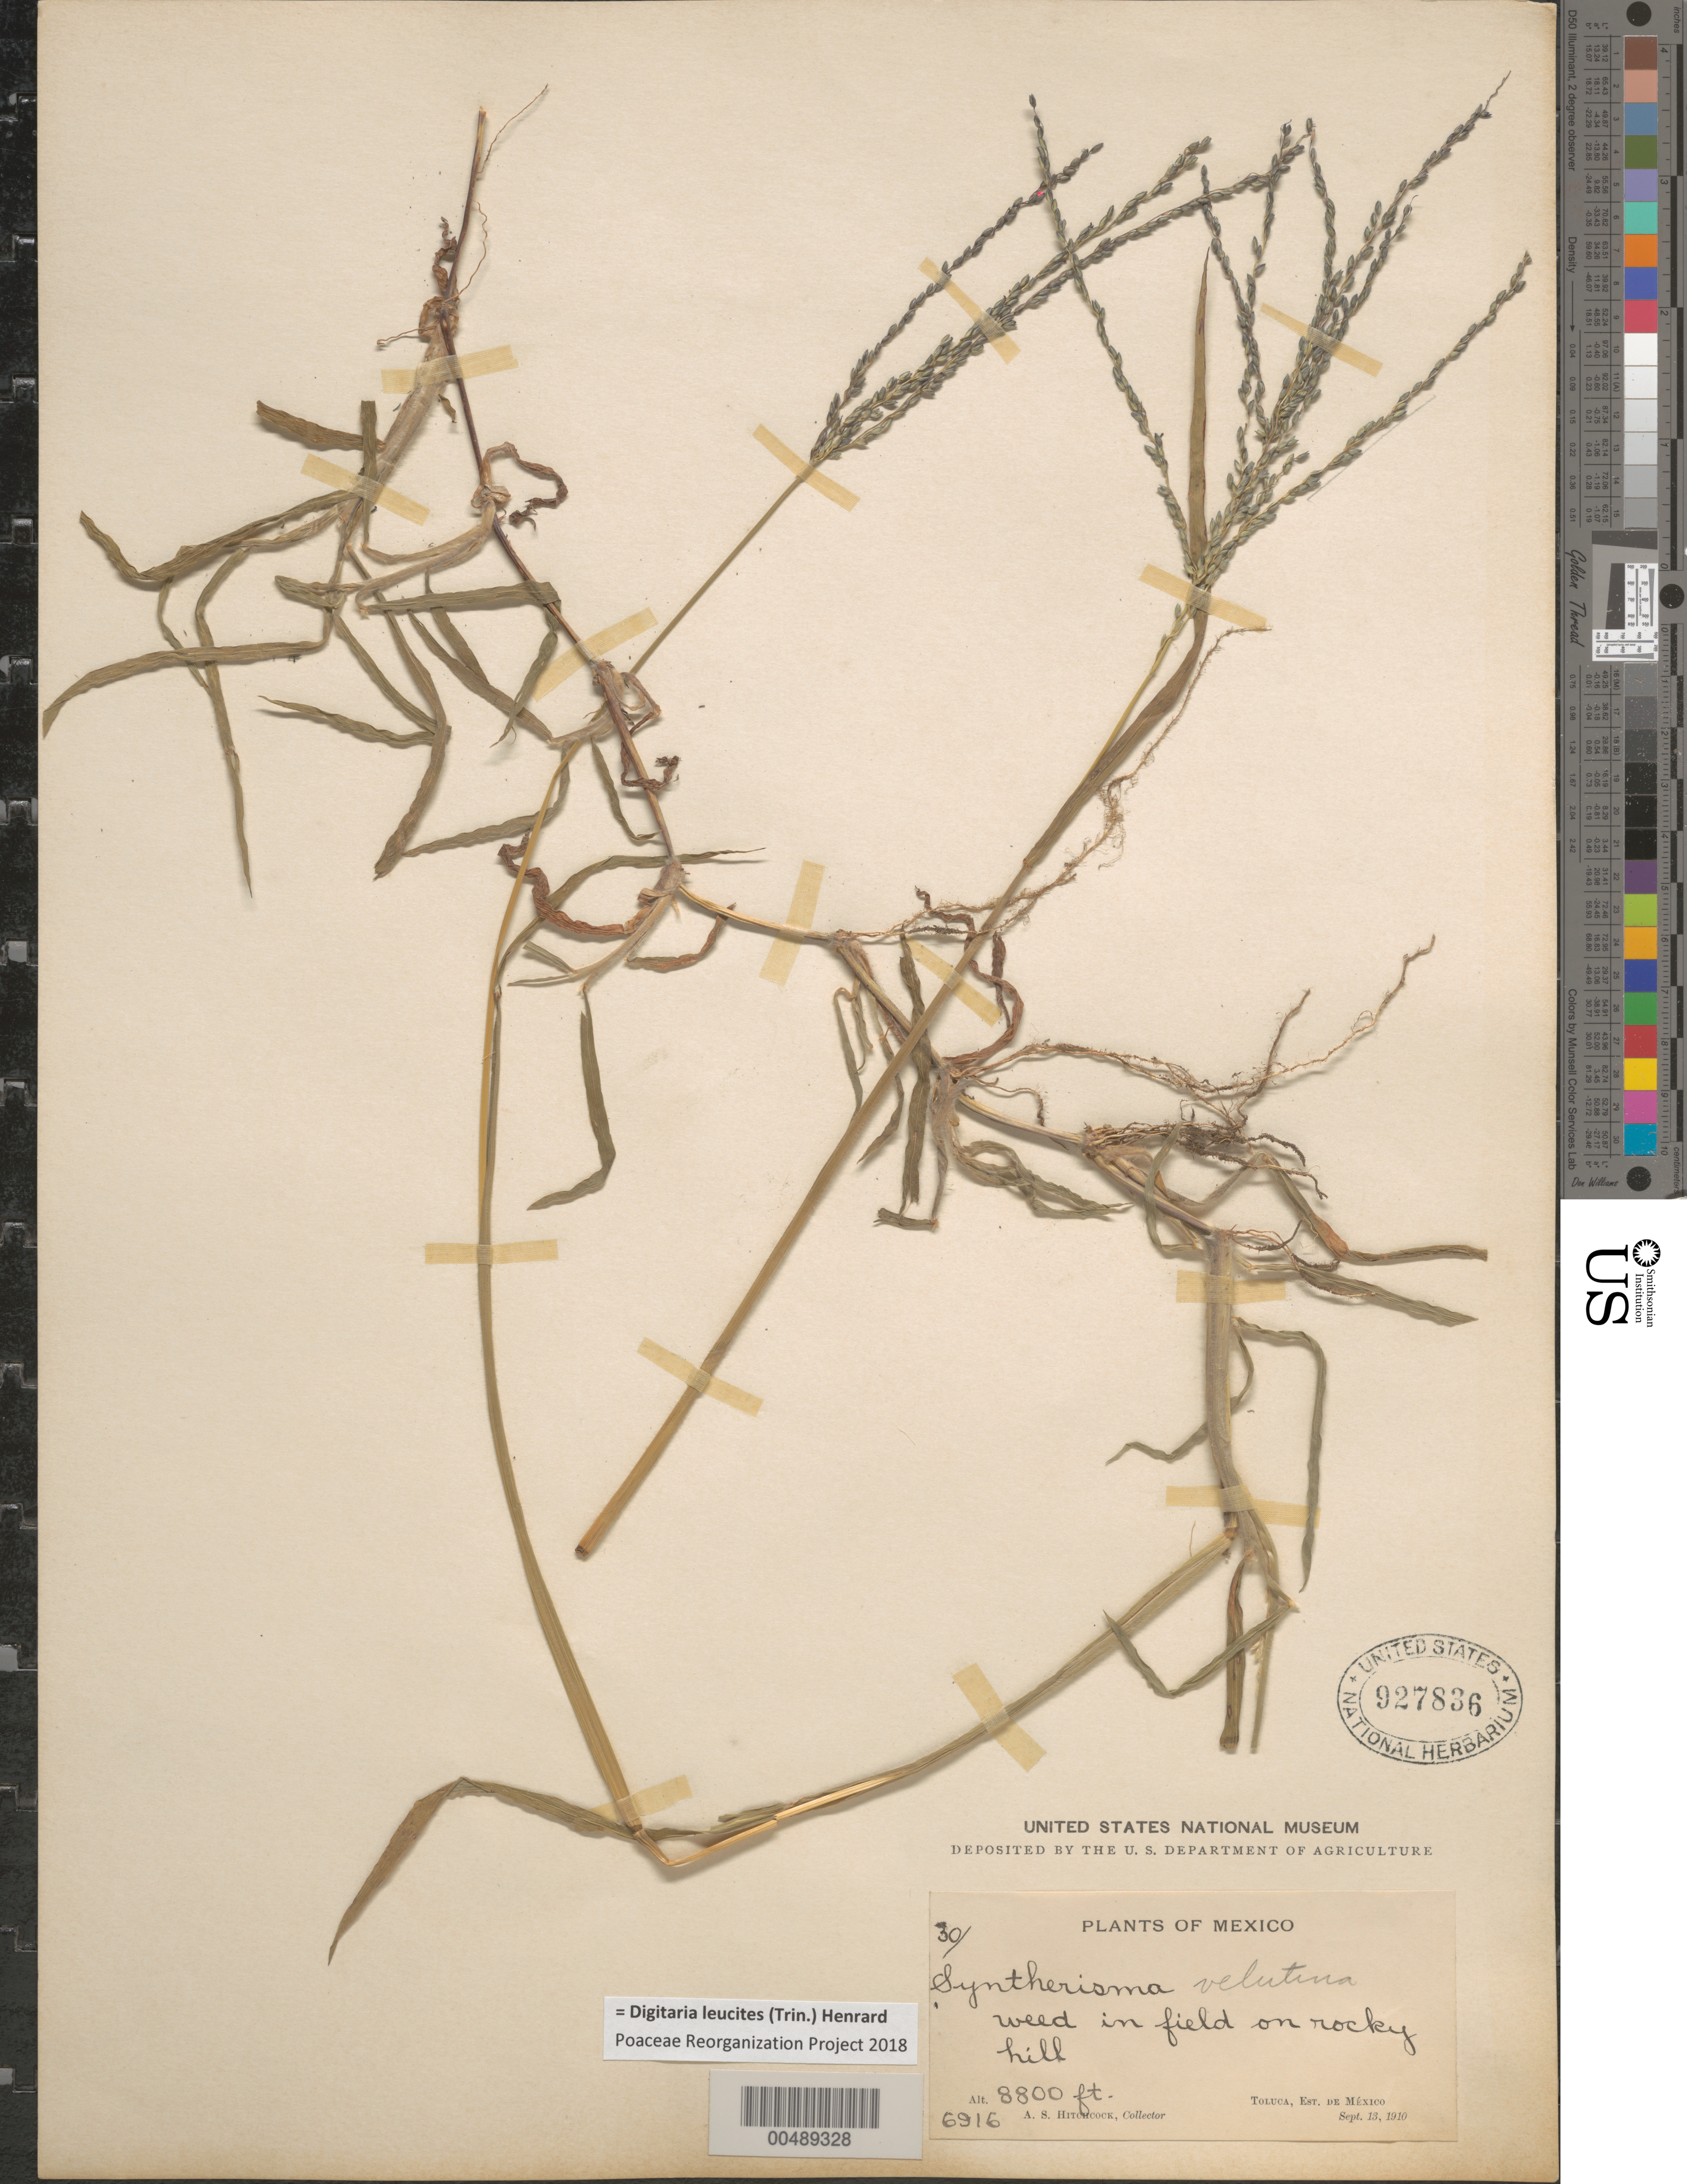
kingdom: Plantae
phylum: Tracheophyta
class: Liliopsida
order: Poales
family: Poaceae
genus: Digitaria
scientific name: Digitaria leucites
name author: (Trin.) Henr.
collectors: A. S. Hitchcock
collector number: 6916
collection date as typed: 13 Sep 1910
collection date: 1910-09-13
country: Mexico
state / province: México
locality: Toluca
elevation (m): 2682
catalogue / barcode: US 927836